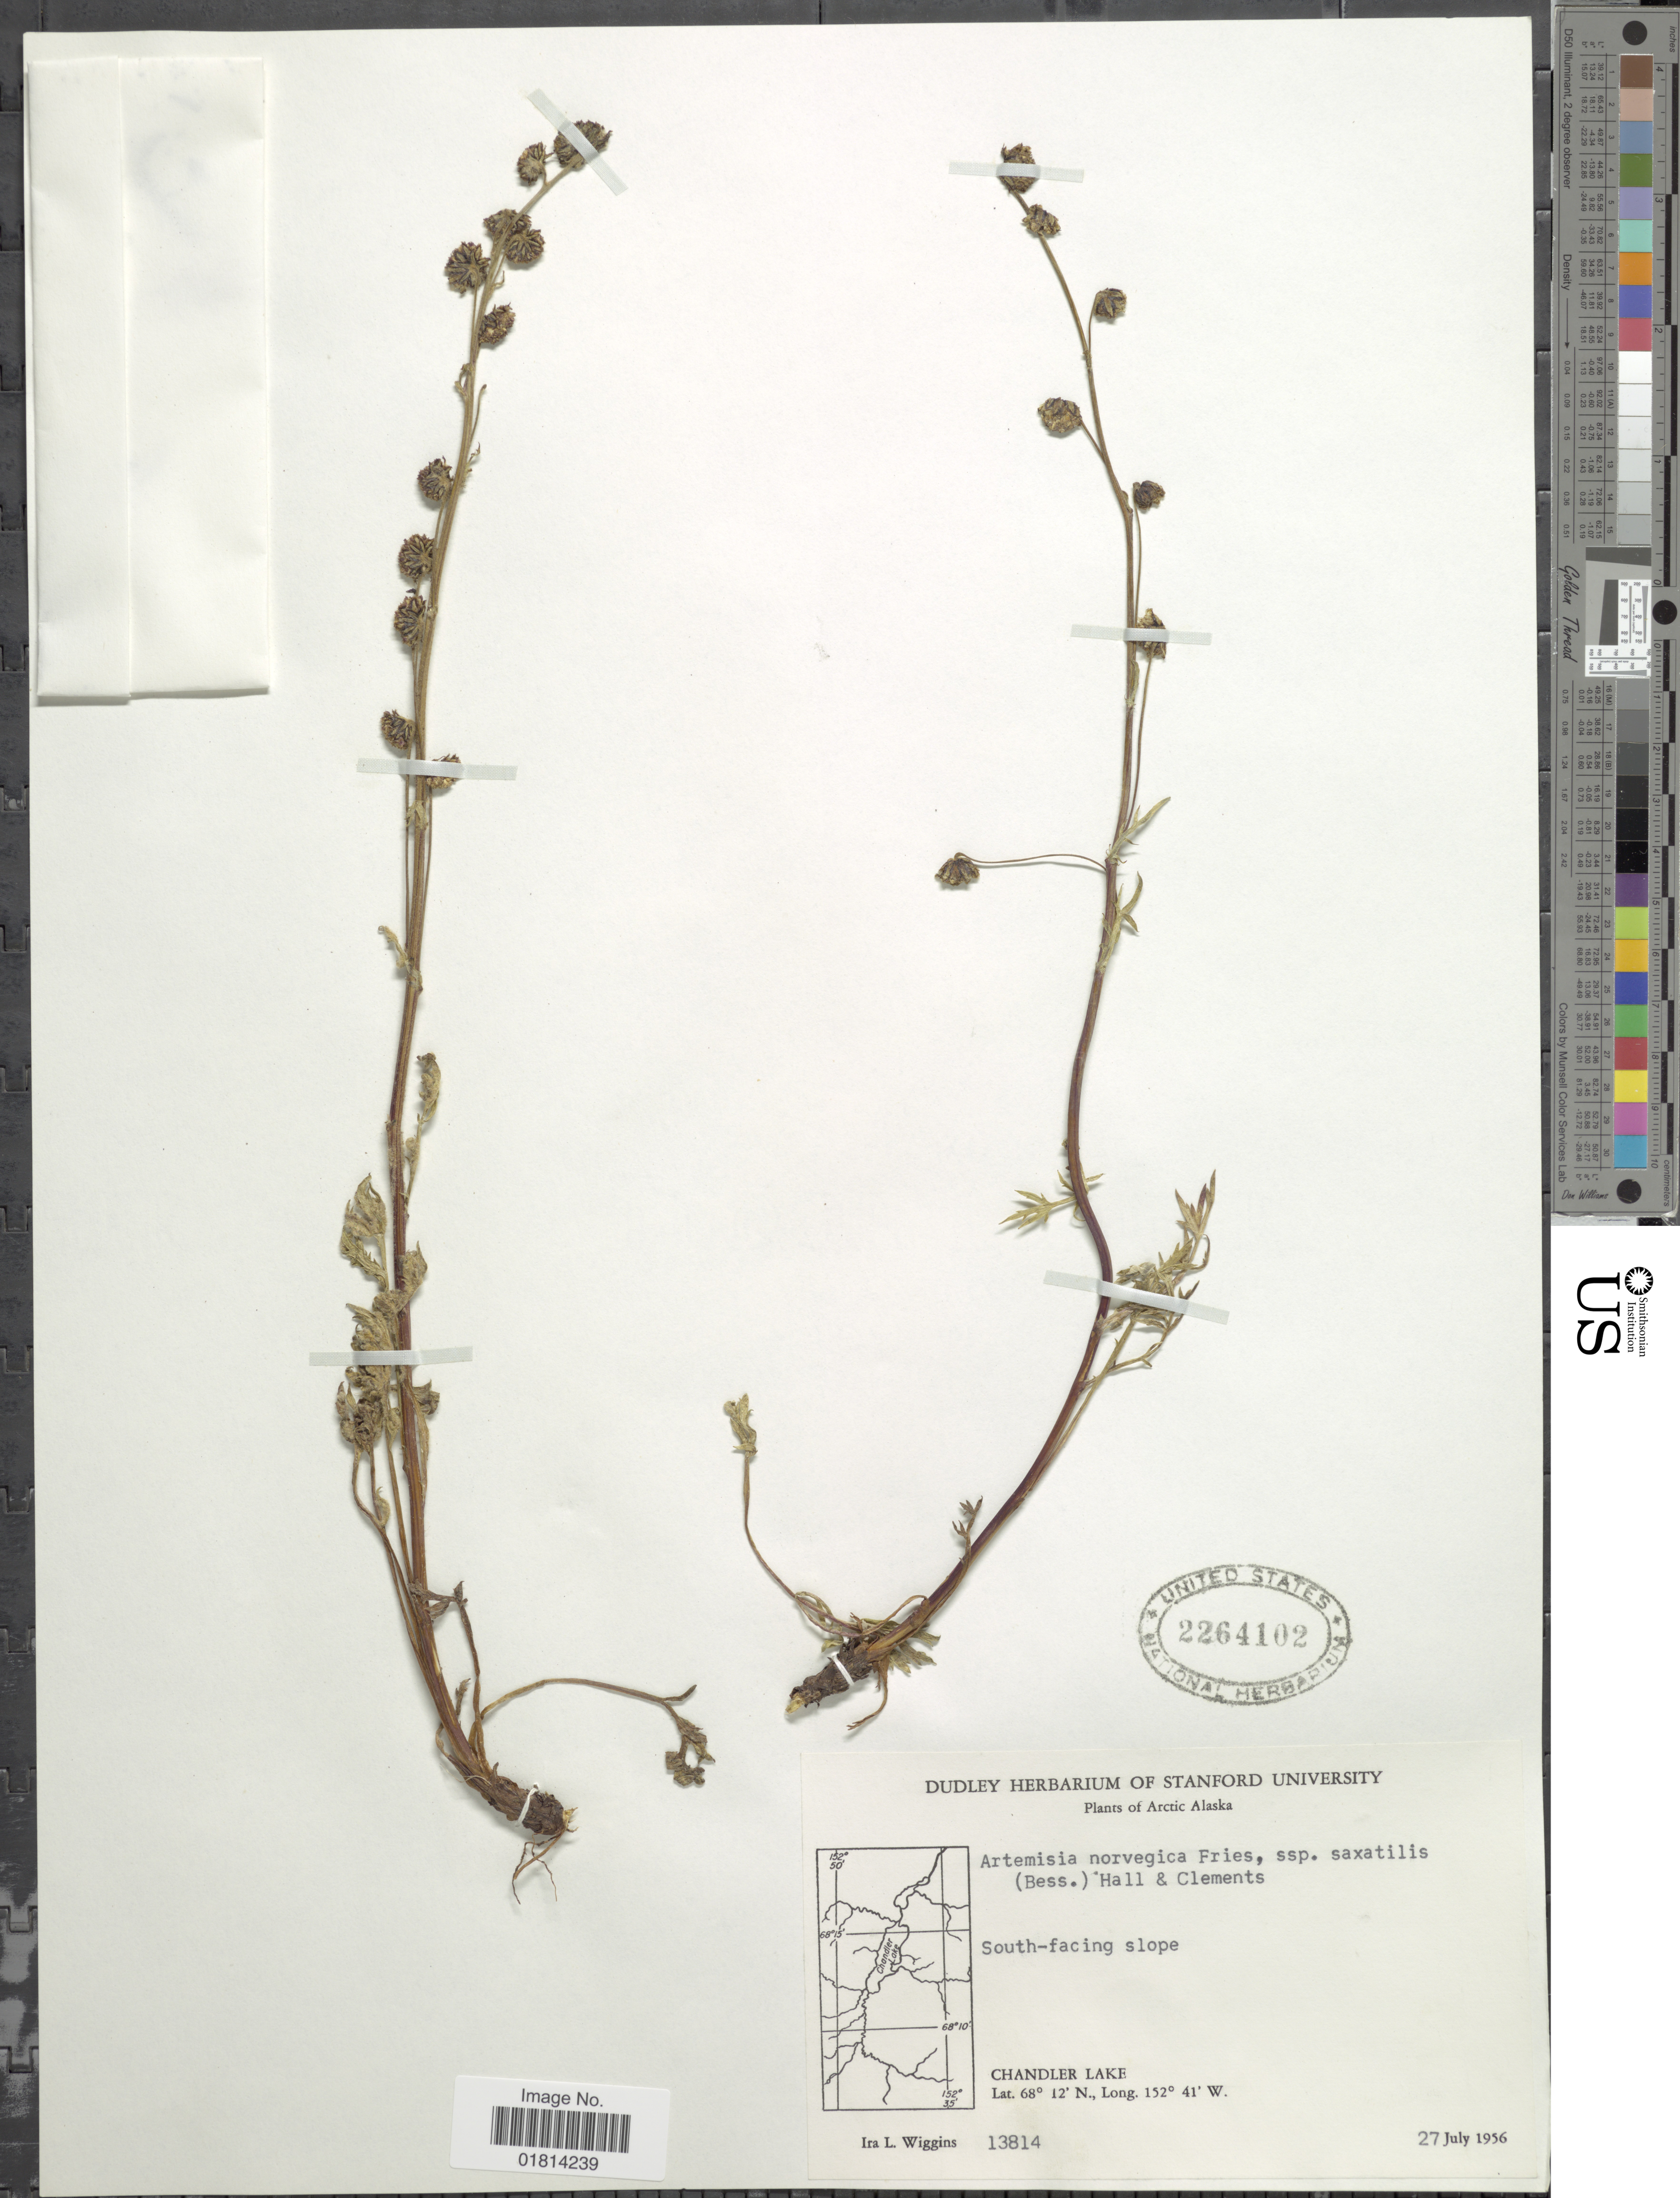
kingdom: Plantae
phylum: Tracheophyta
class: Magnoliopsida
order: Asterales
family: Asteraceae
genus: Artemisia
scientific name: Artemisia arctica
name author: Less.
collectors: I. L. Wiggins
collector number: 13814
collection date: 1956-07-27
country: United States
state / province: Alaska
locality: Arctic Alaska. South-facing slope. Chandler Lake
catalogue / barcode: US 2264102